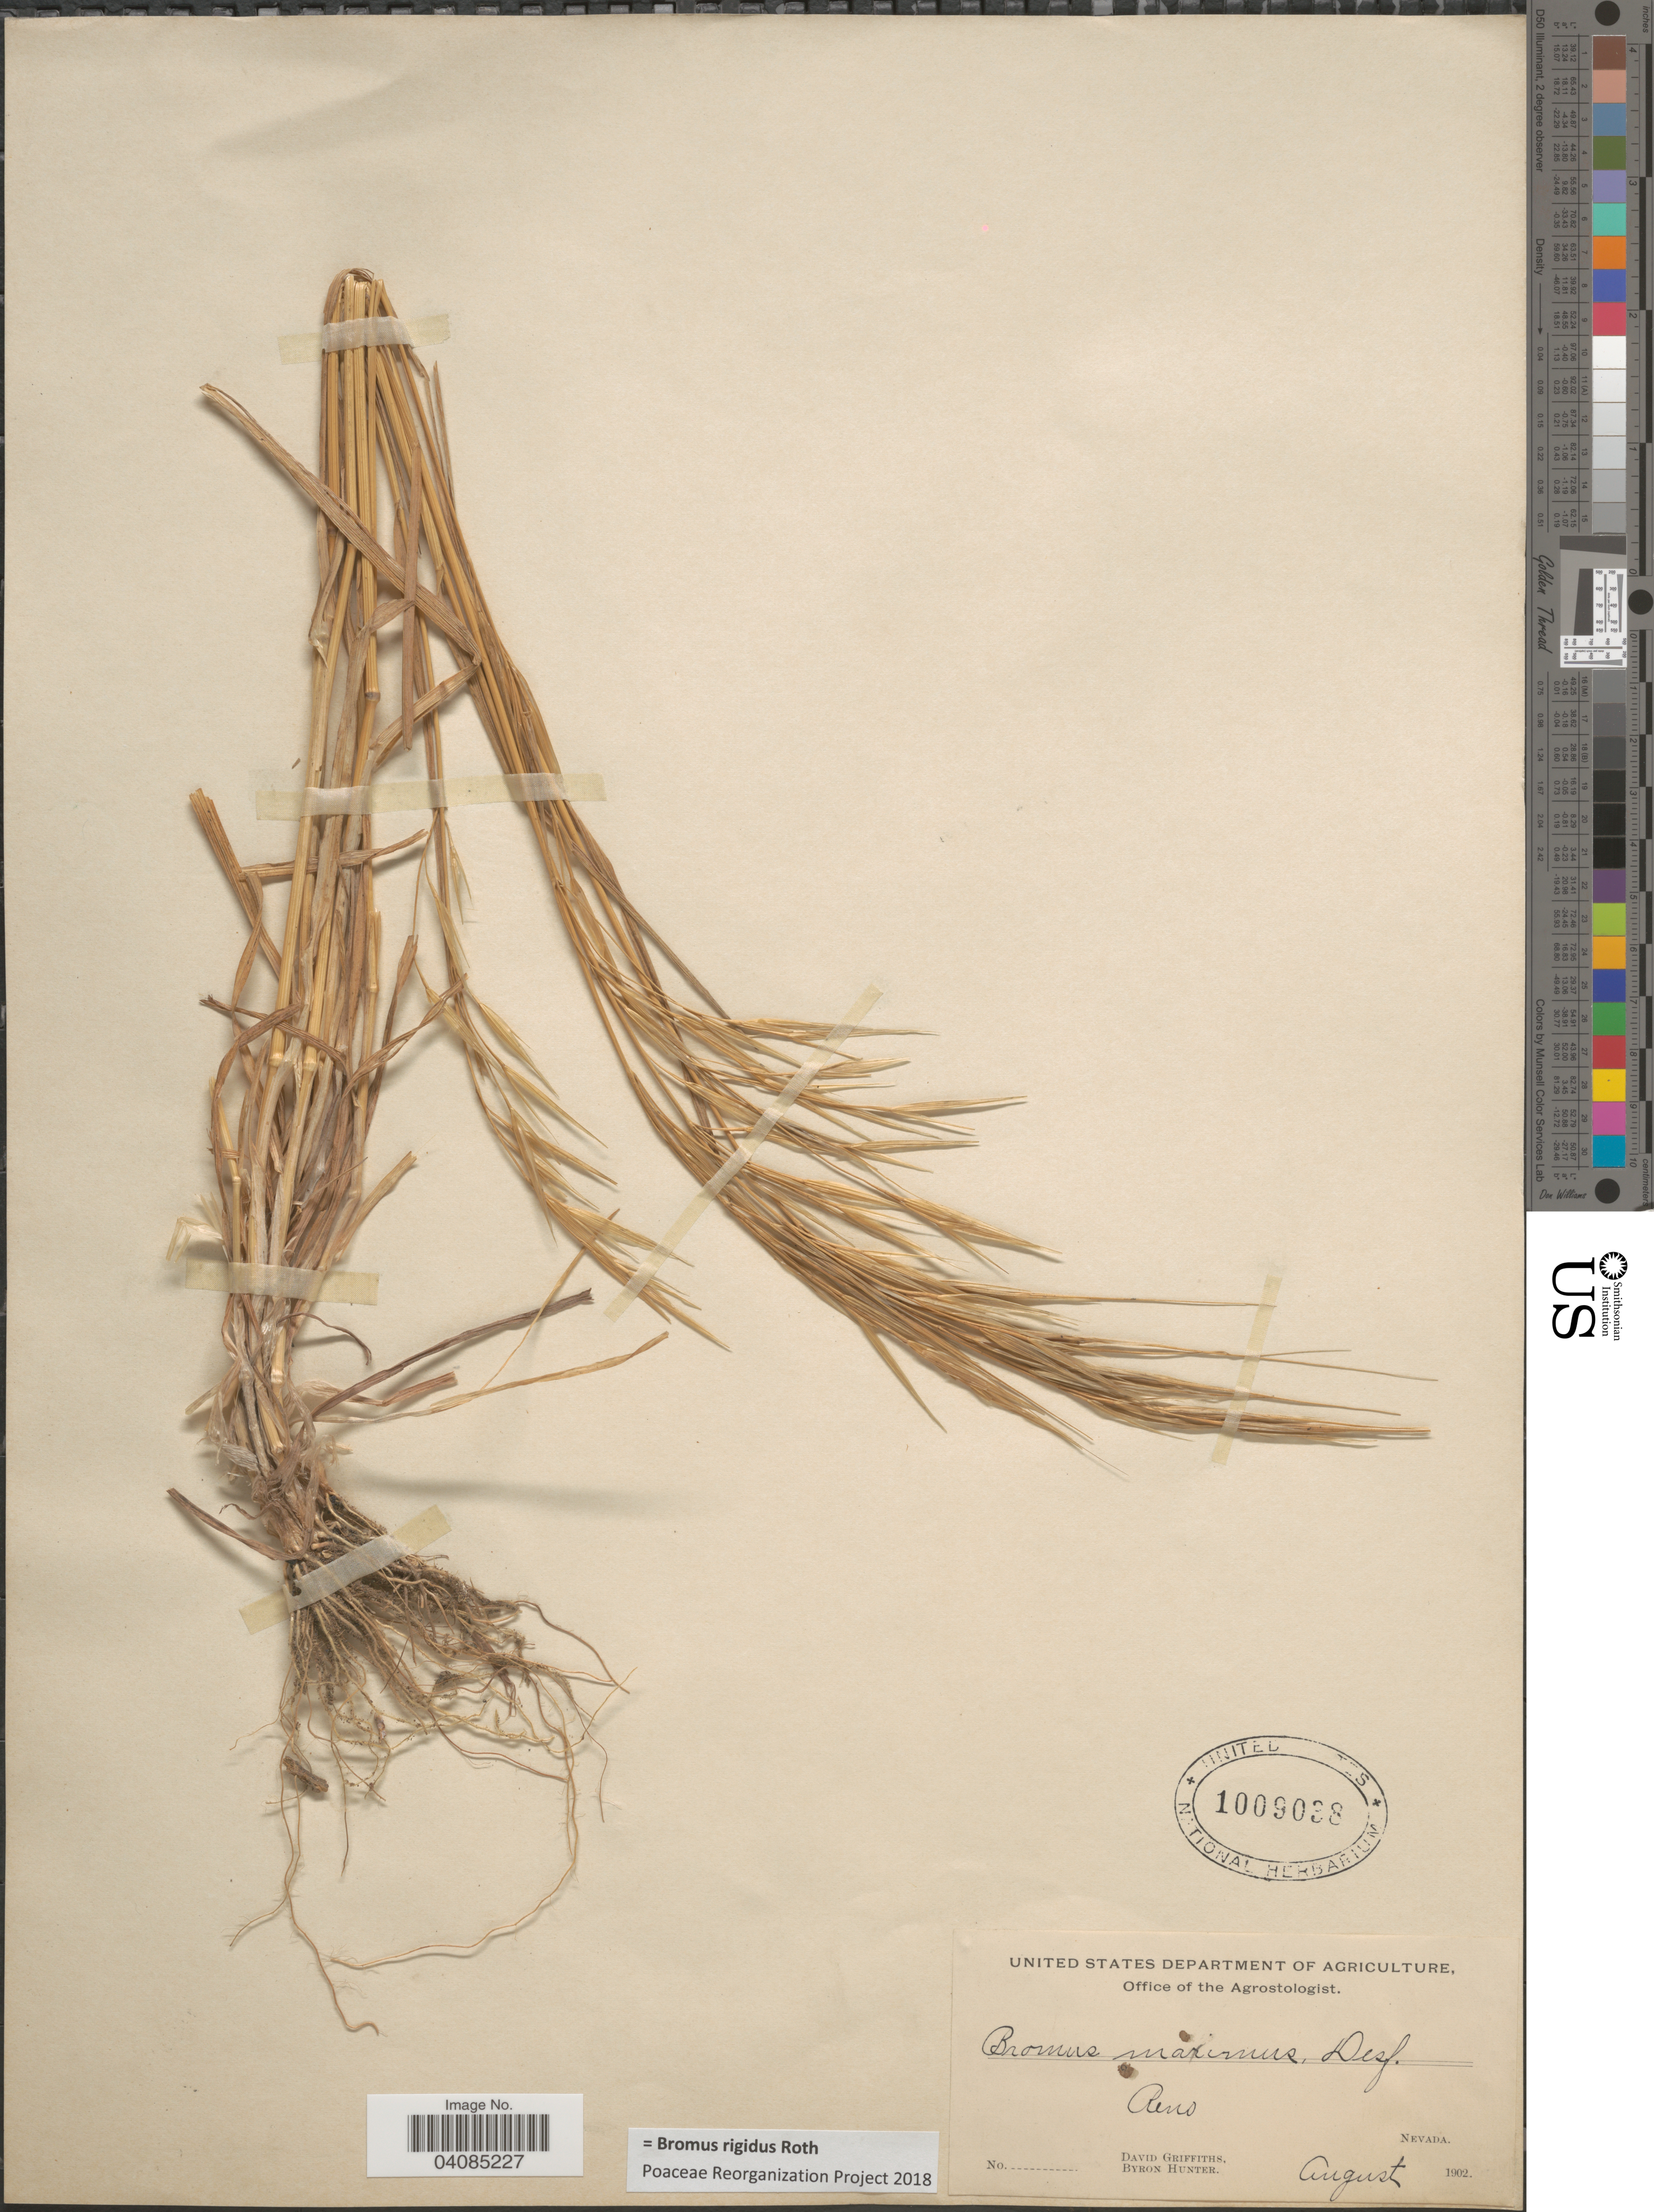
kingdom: Plantae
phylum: Tracheophyta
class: Liliopsida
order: Poales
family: Poaceae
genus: Bromus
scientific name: Bromus rigidus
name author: Roth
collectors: D. Griffiths & B. Hunter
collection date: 1902-08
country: United States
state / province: Nevada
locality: Reno.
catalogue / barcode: US 1009038